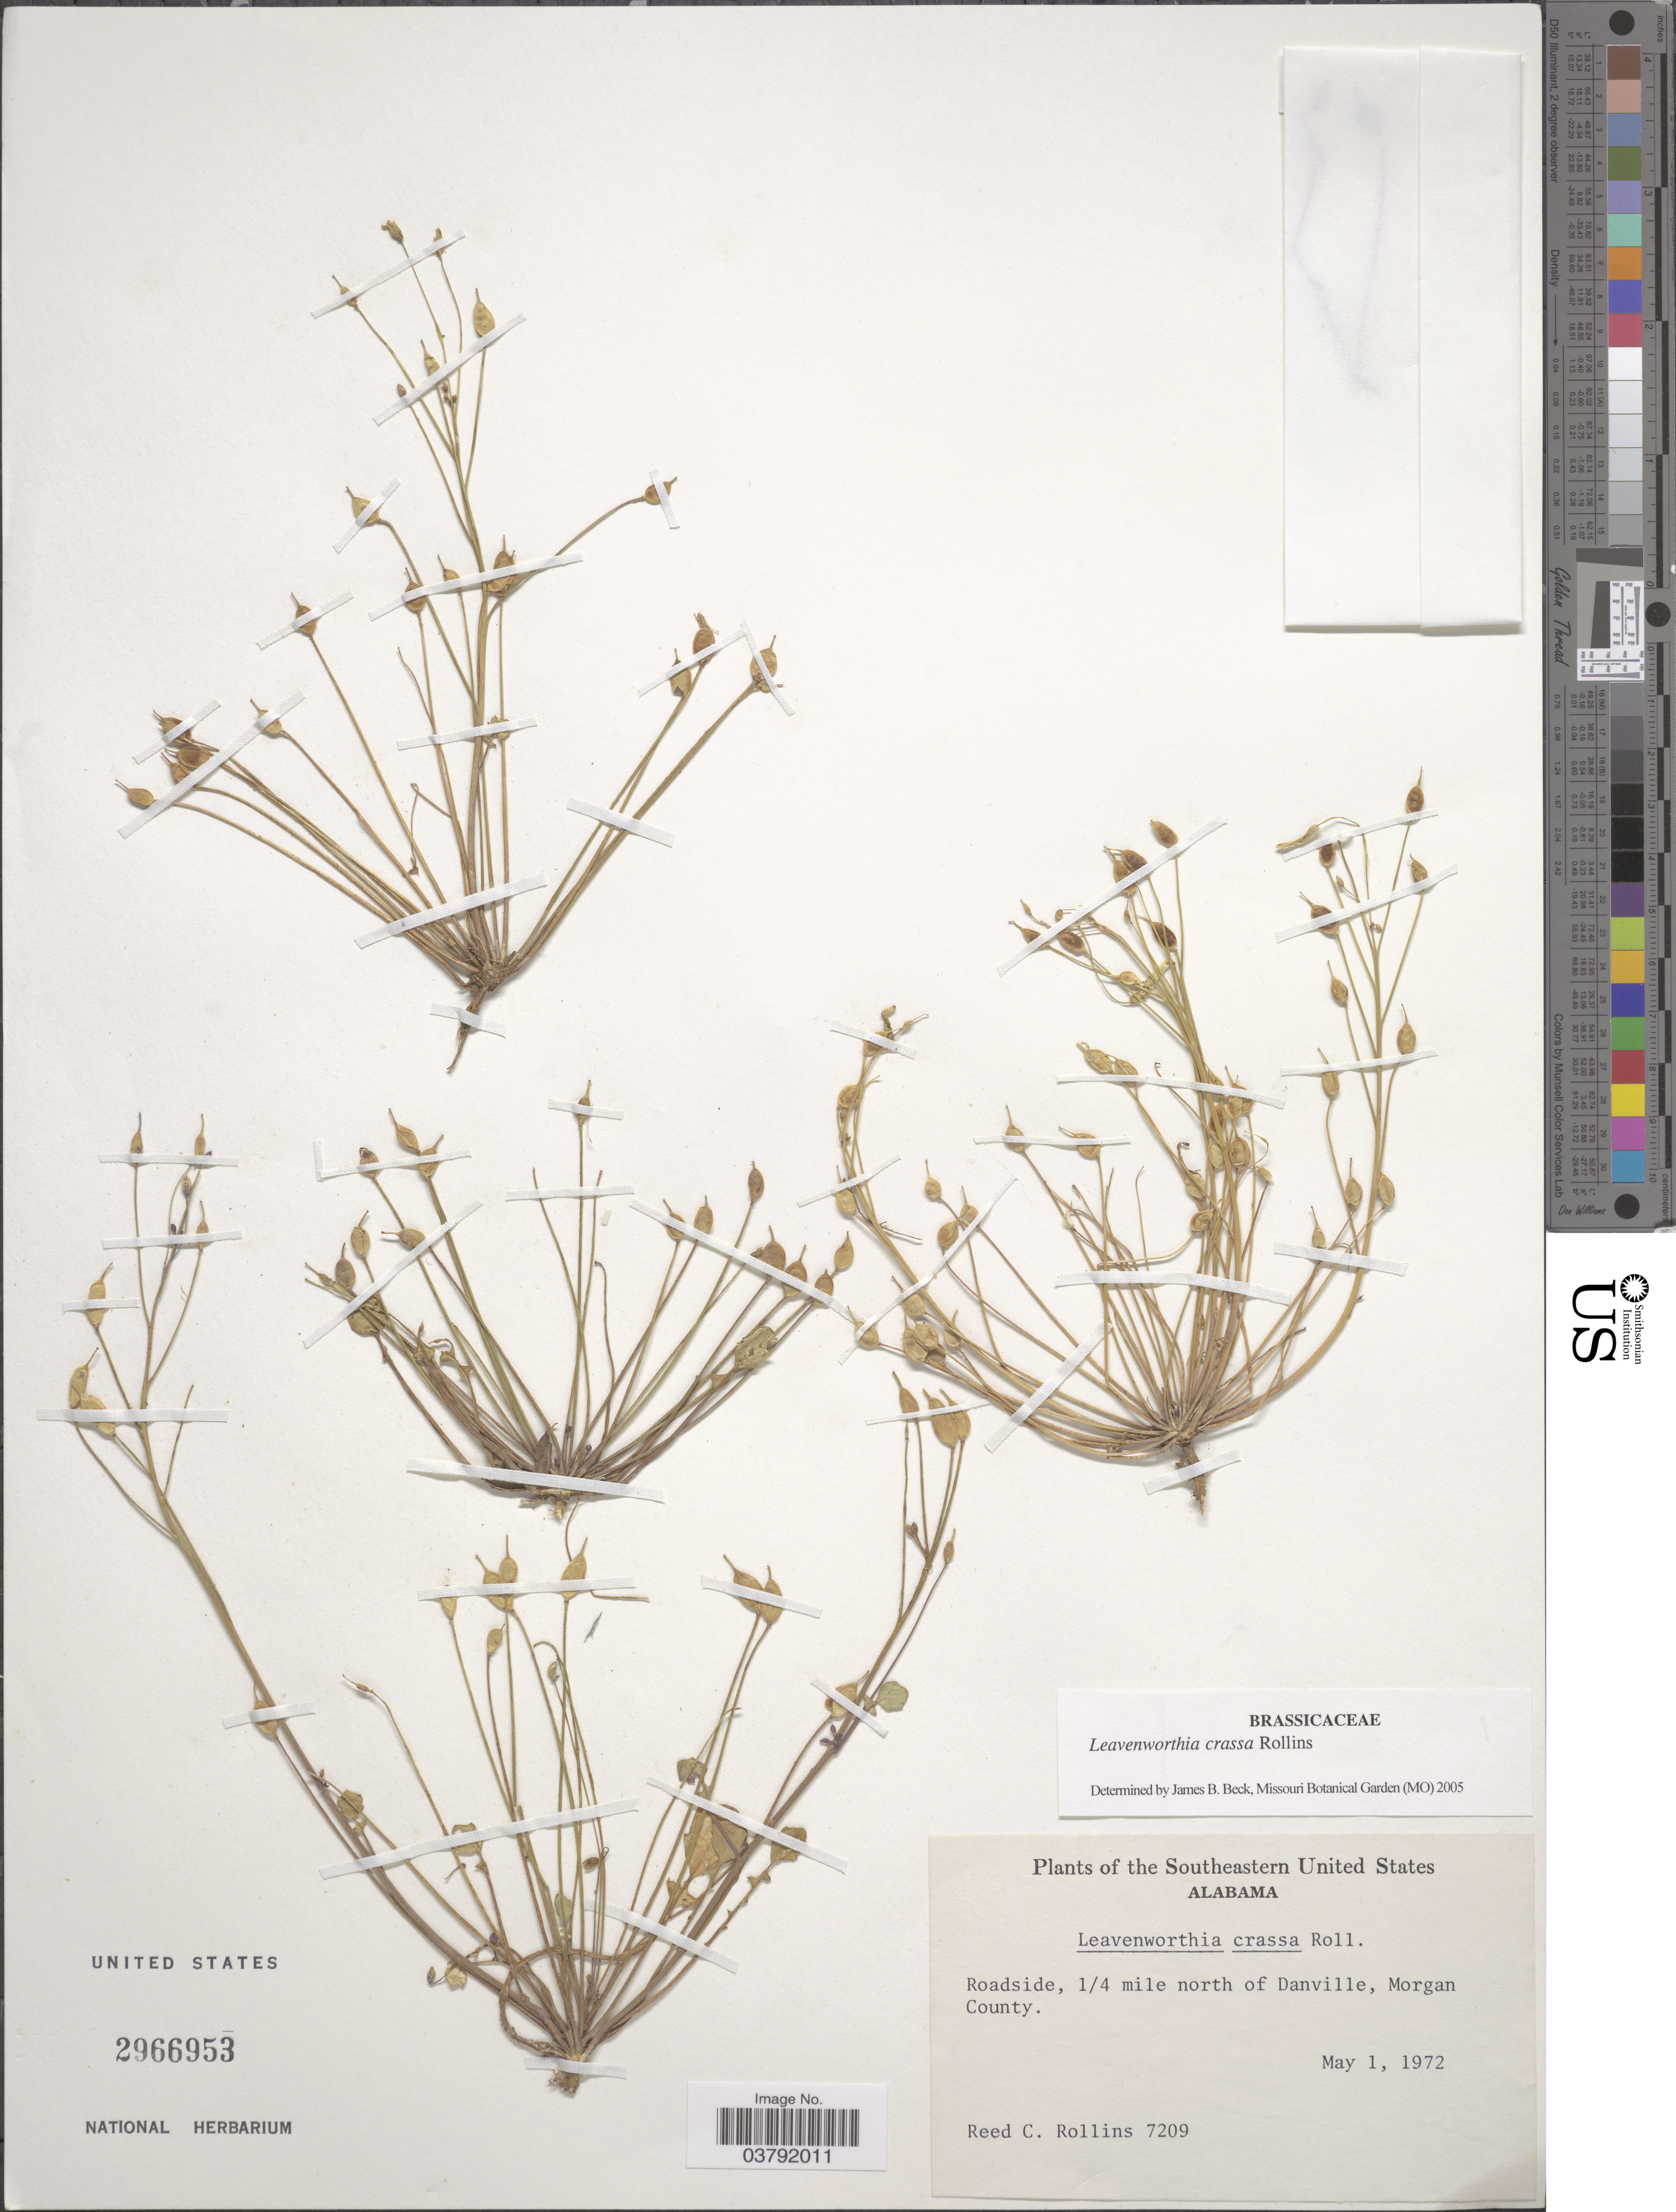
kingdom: Plantae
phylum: Tracheophyta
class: Magnoliopsida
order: Brassicales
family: Brassicaceae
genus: Leavenworthia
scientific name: Leavenworthia crassa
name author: Rollins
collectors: R. C. Rollins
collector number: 7209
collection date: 1972-05-01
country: United States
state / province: Alabama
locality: Southeastern United States. 1/4 mile north of Danville, Morgan County.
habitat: roadside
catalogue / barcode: US 2966953